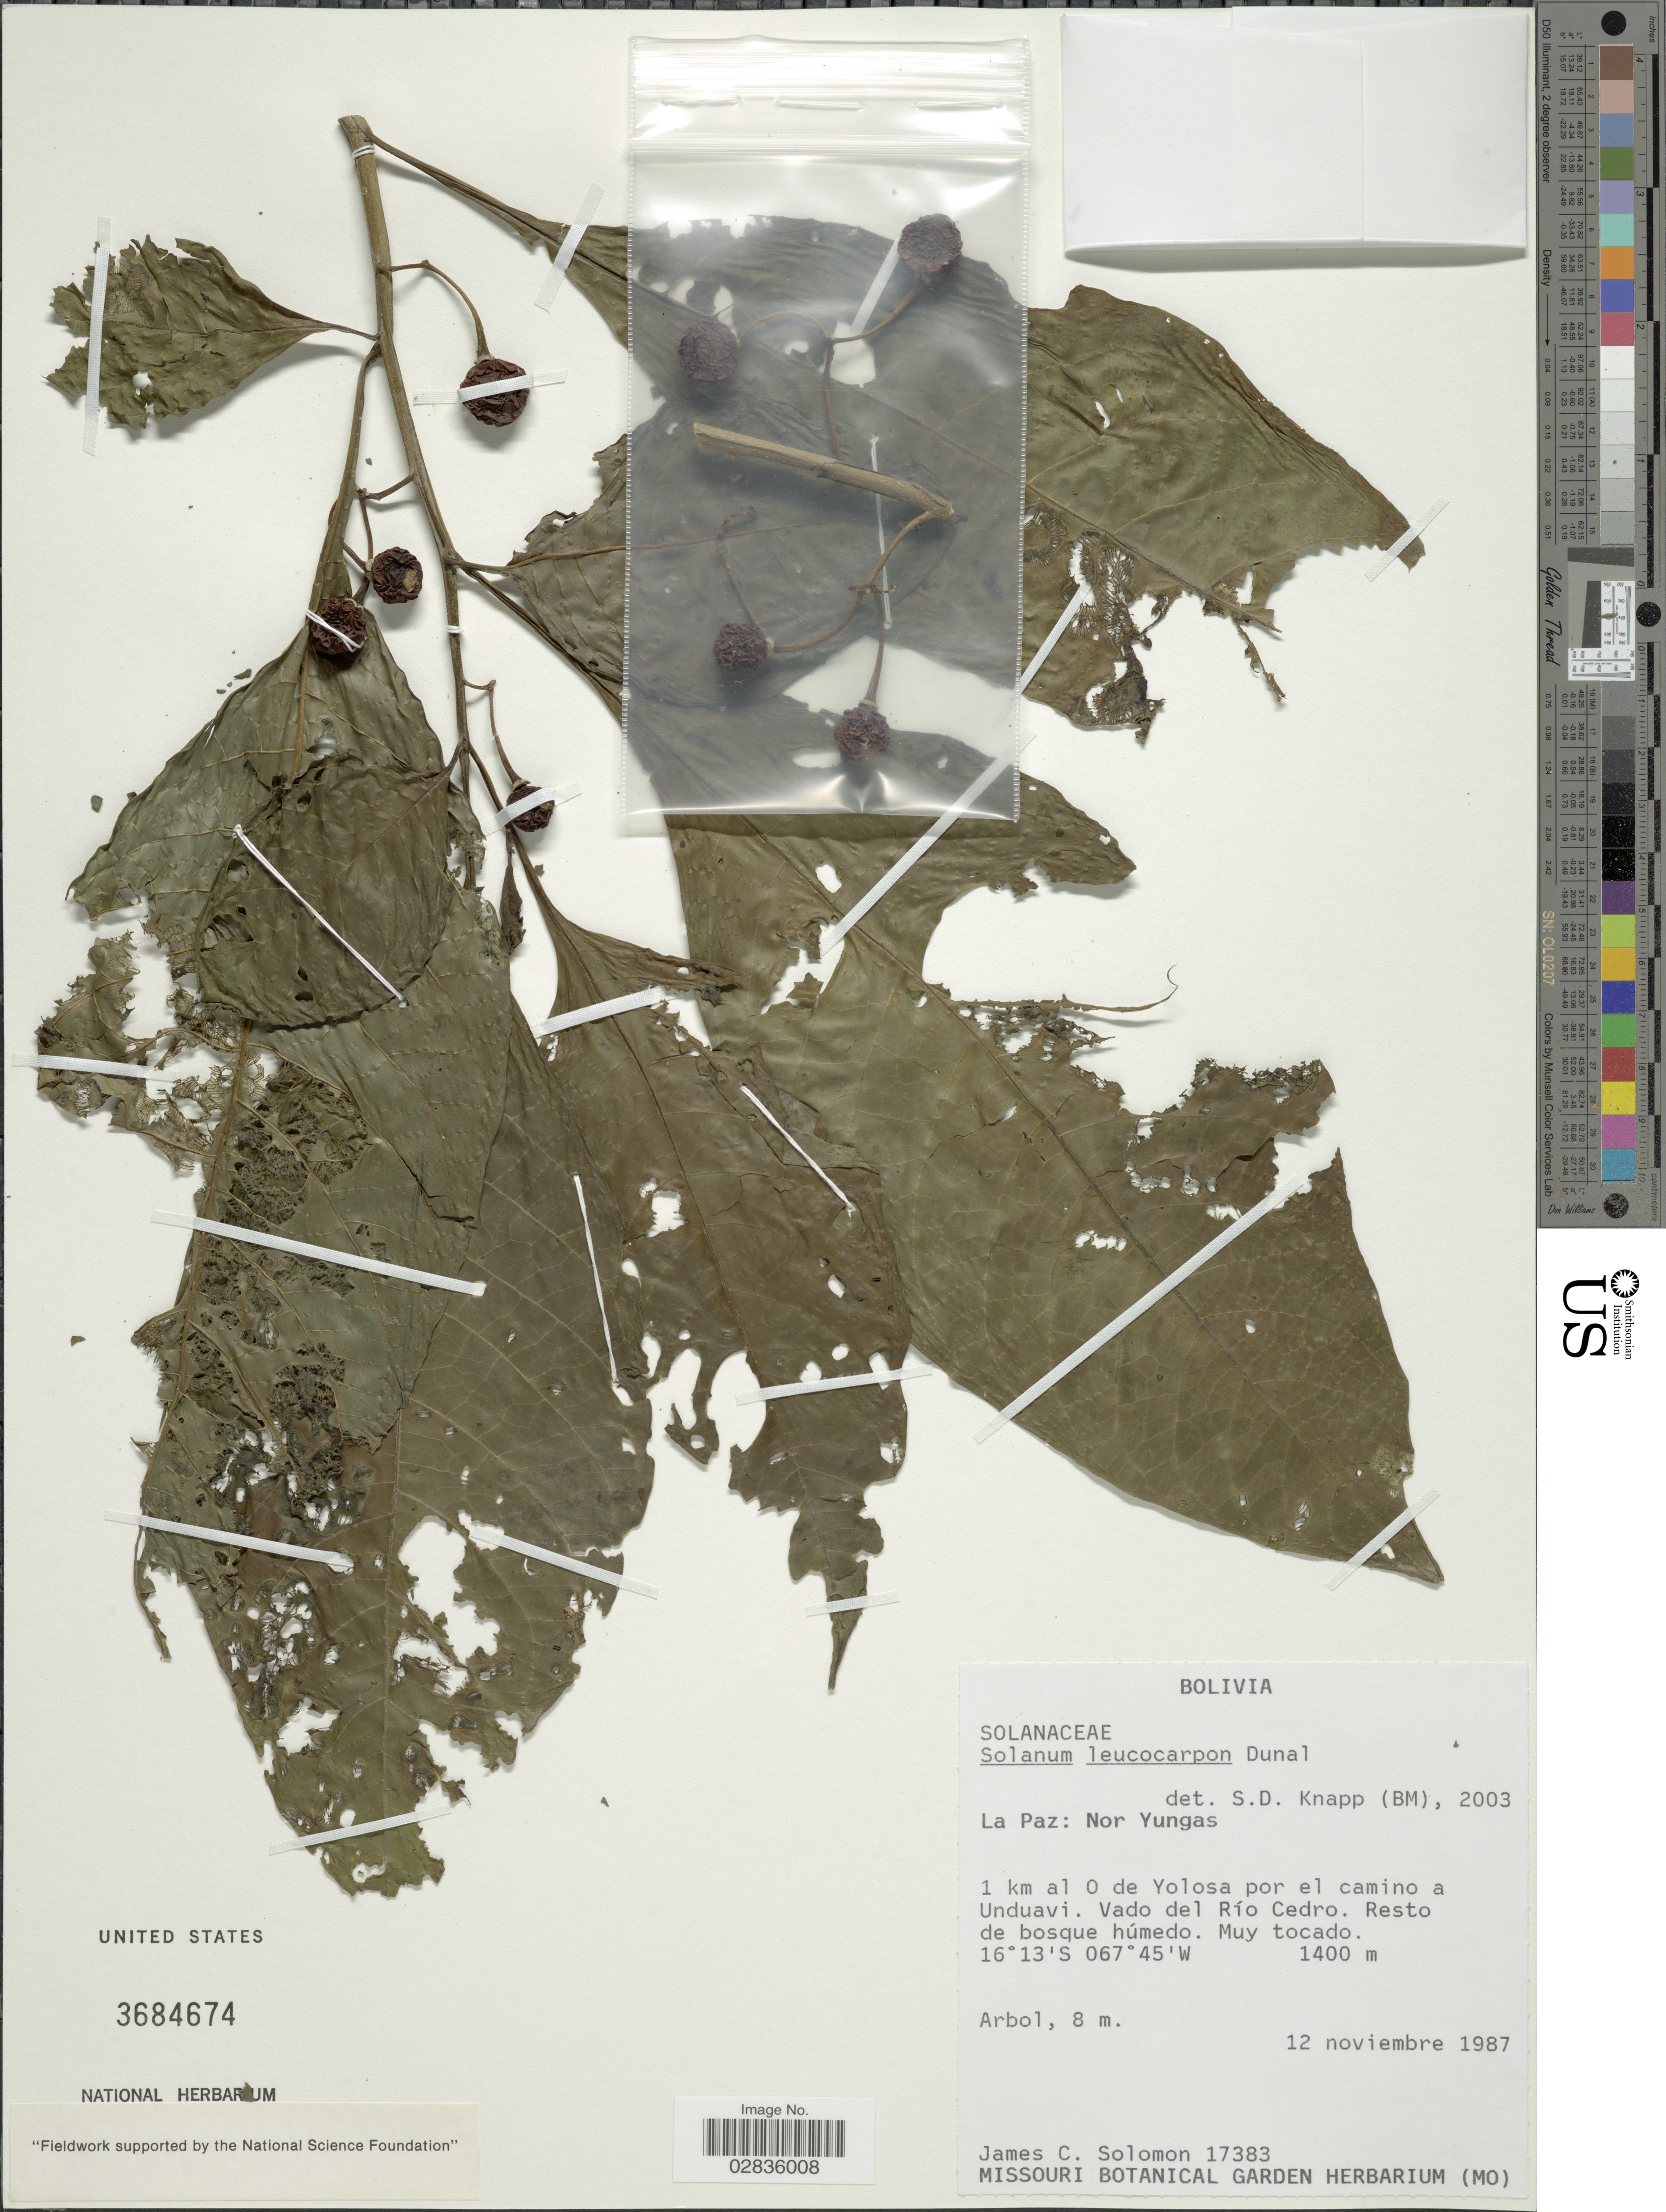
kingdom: Plantae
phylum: Tracheophyta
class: Magnoliopsida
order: Solanales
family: Solanaceae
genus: Solanum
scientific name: Solanum leucocarpon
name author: Dunal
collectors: J. C. Solomon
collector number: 17383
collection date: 1987-11-12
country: Bolivia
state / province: La Paz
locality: Nor Yungas. 1 km al O de Yolosa por el camino a Unduavi. Vado del Río Cedro.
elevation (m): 1400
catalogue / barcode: US 3684674